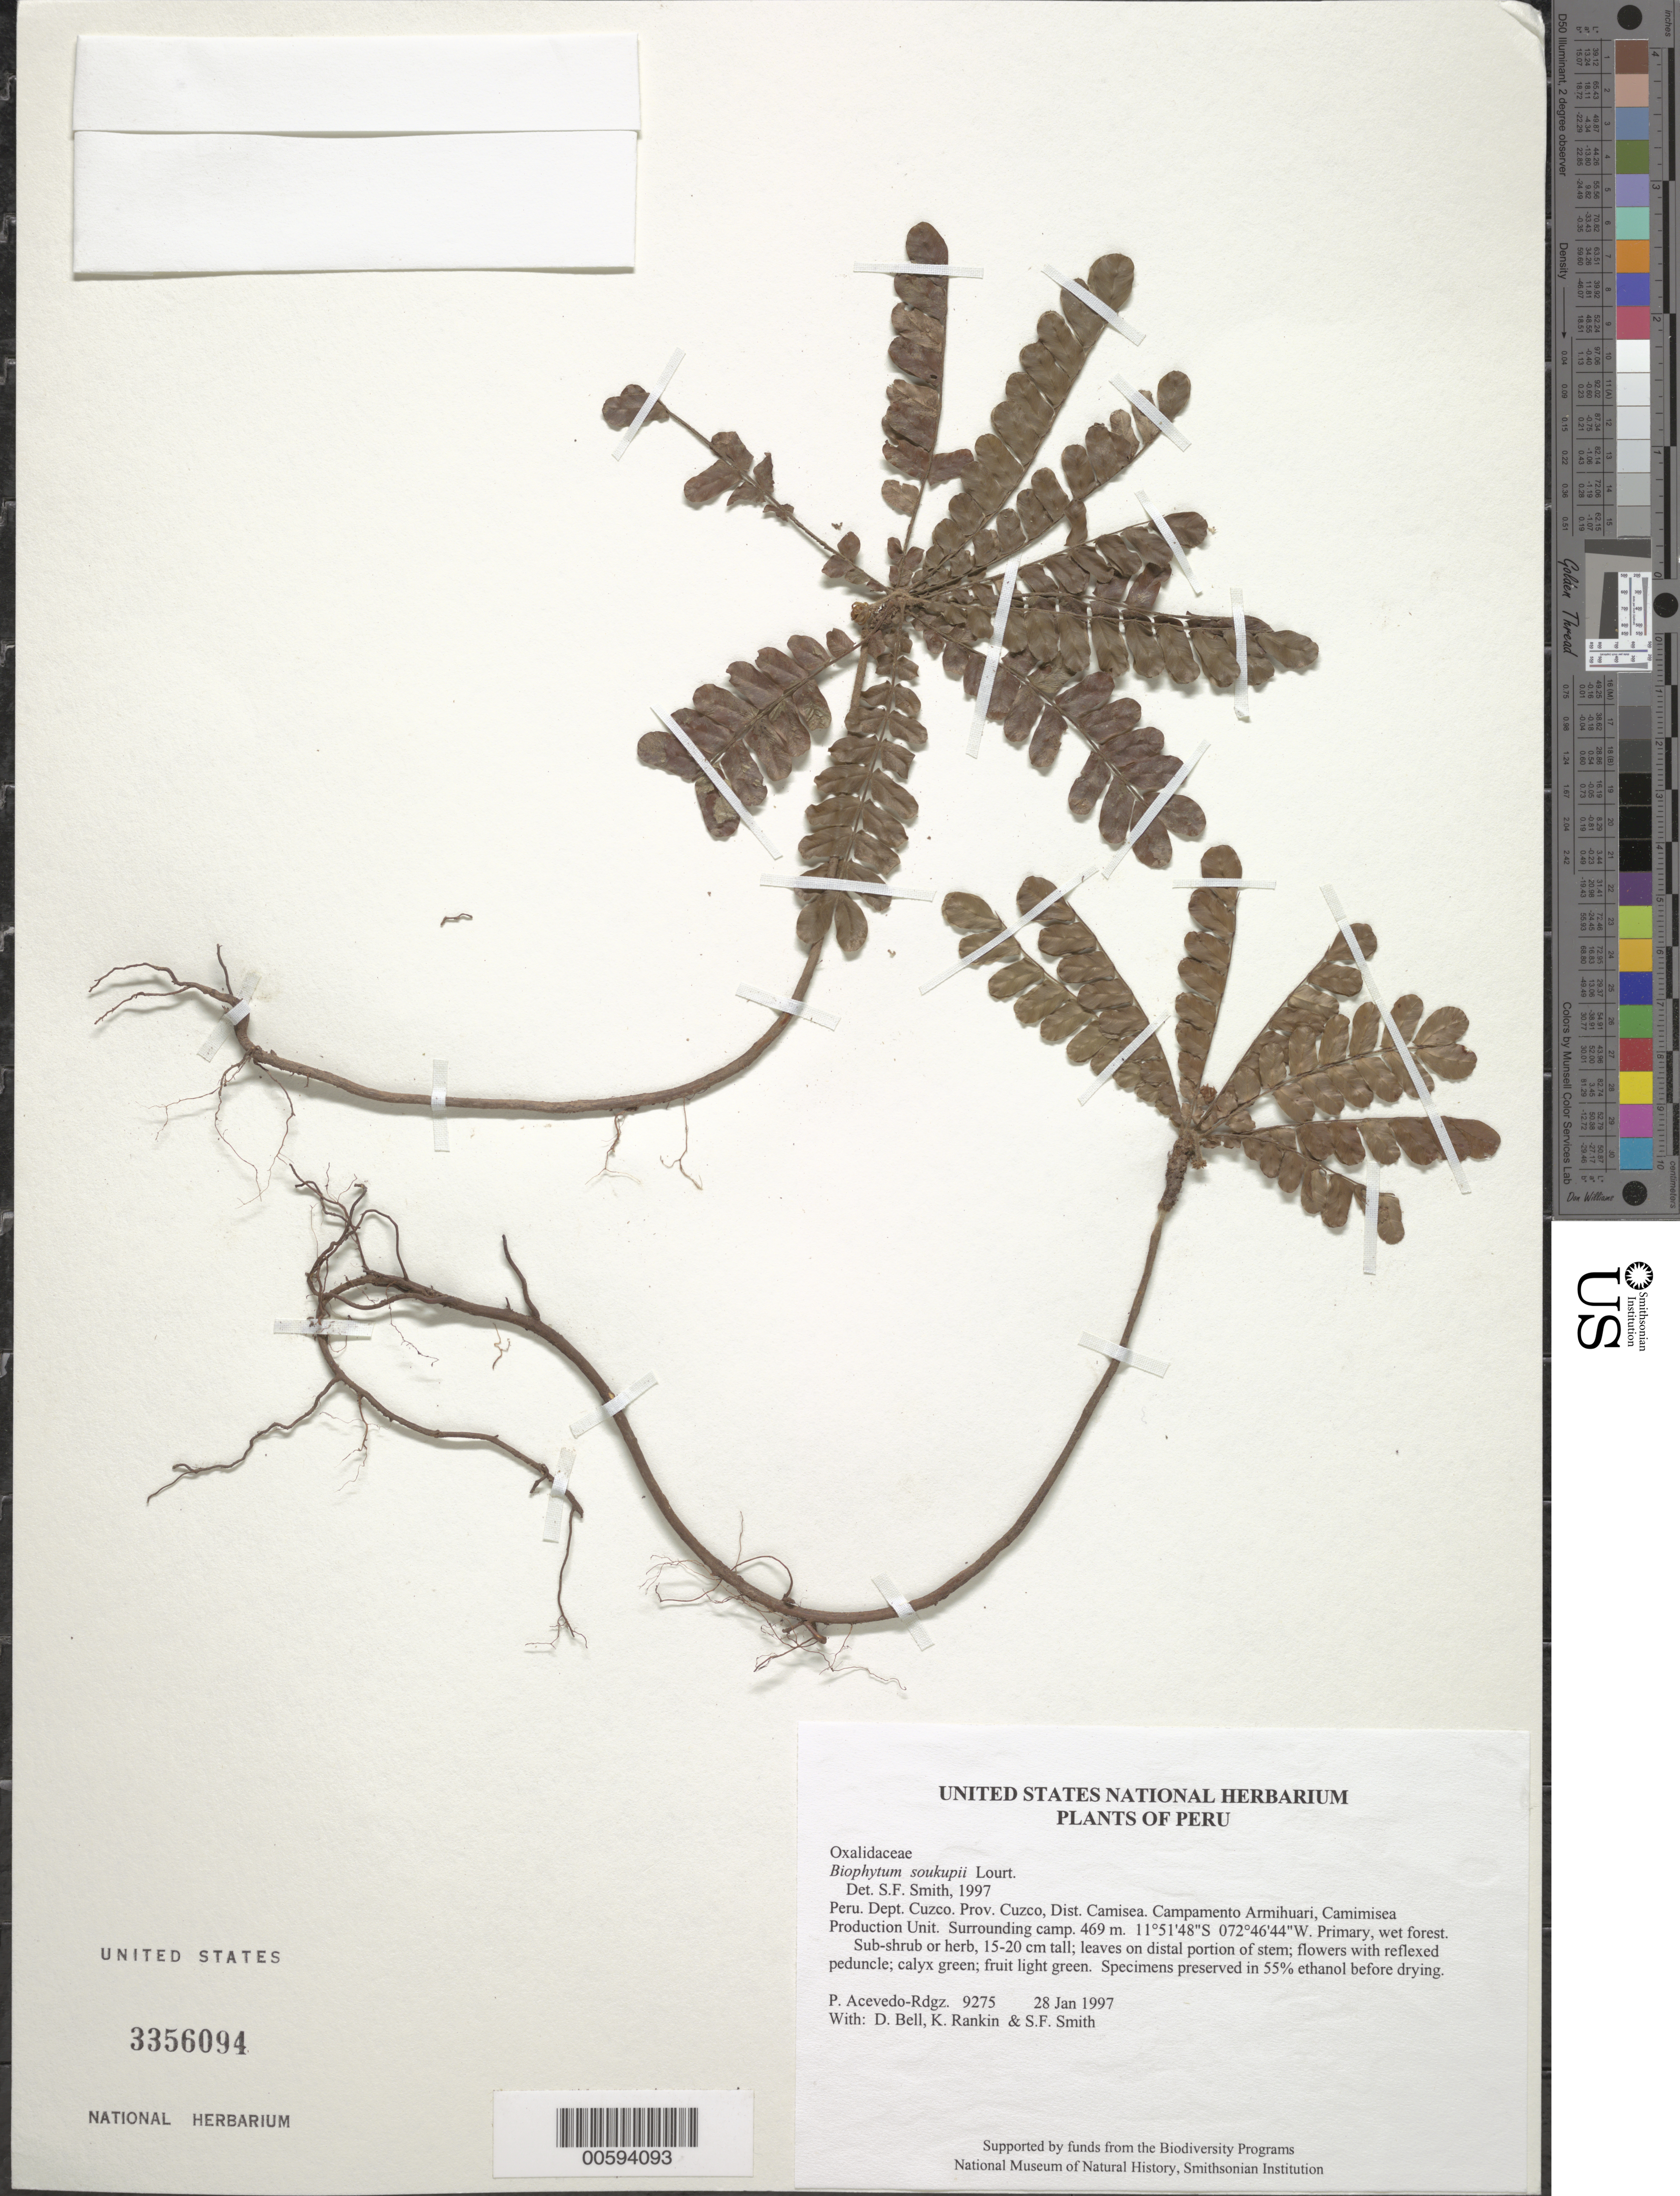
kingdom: Plantae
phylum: Tracheophyta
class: Magnoliopsida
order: Oxalidales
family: Oxalidaceae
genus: Biophytum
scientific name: Biophytum soukupii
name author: Lourteig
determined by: Smith, Stephen F., (US), NMNH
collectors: P. Acevedo-Rodr., D. A. Bell, K. B. Rankin & S.F. Smith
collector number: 9275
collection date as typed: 28 Jan 1997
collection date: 1997-01-28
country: Peru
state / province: Cusco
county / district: Cusco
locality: Districto Camisea, Campamento Armihuari, Camimisea Production Unit. Surrounding camp.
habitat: Primary, wet forest.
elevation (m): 469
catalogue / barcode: US 3356094